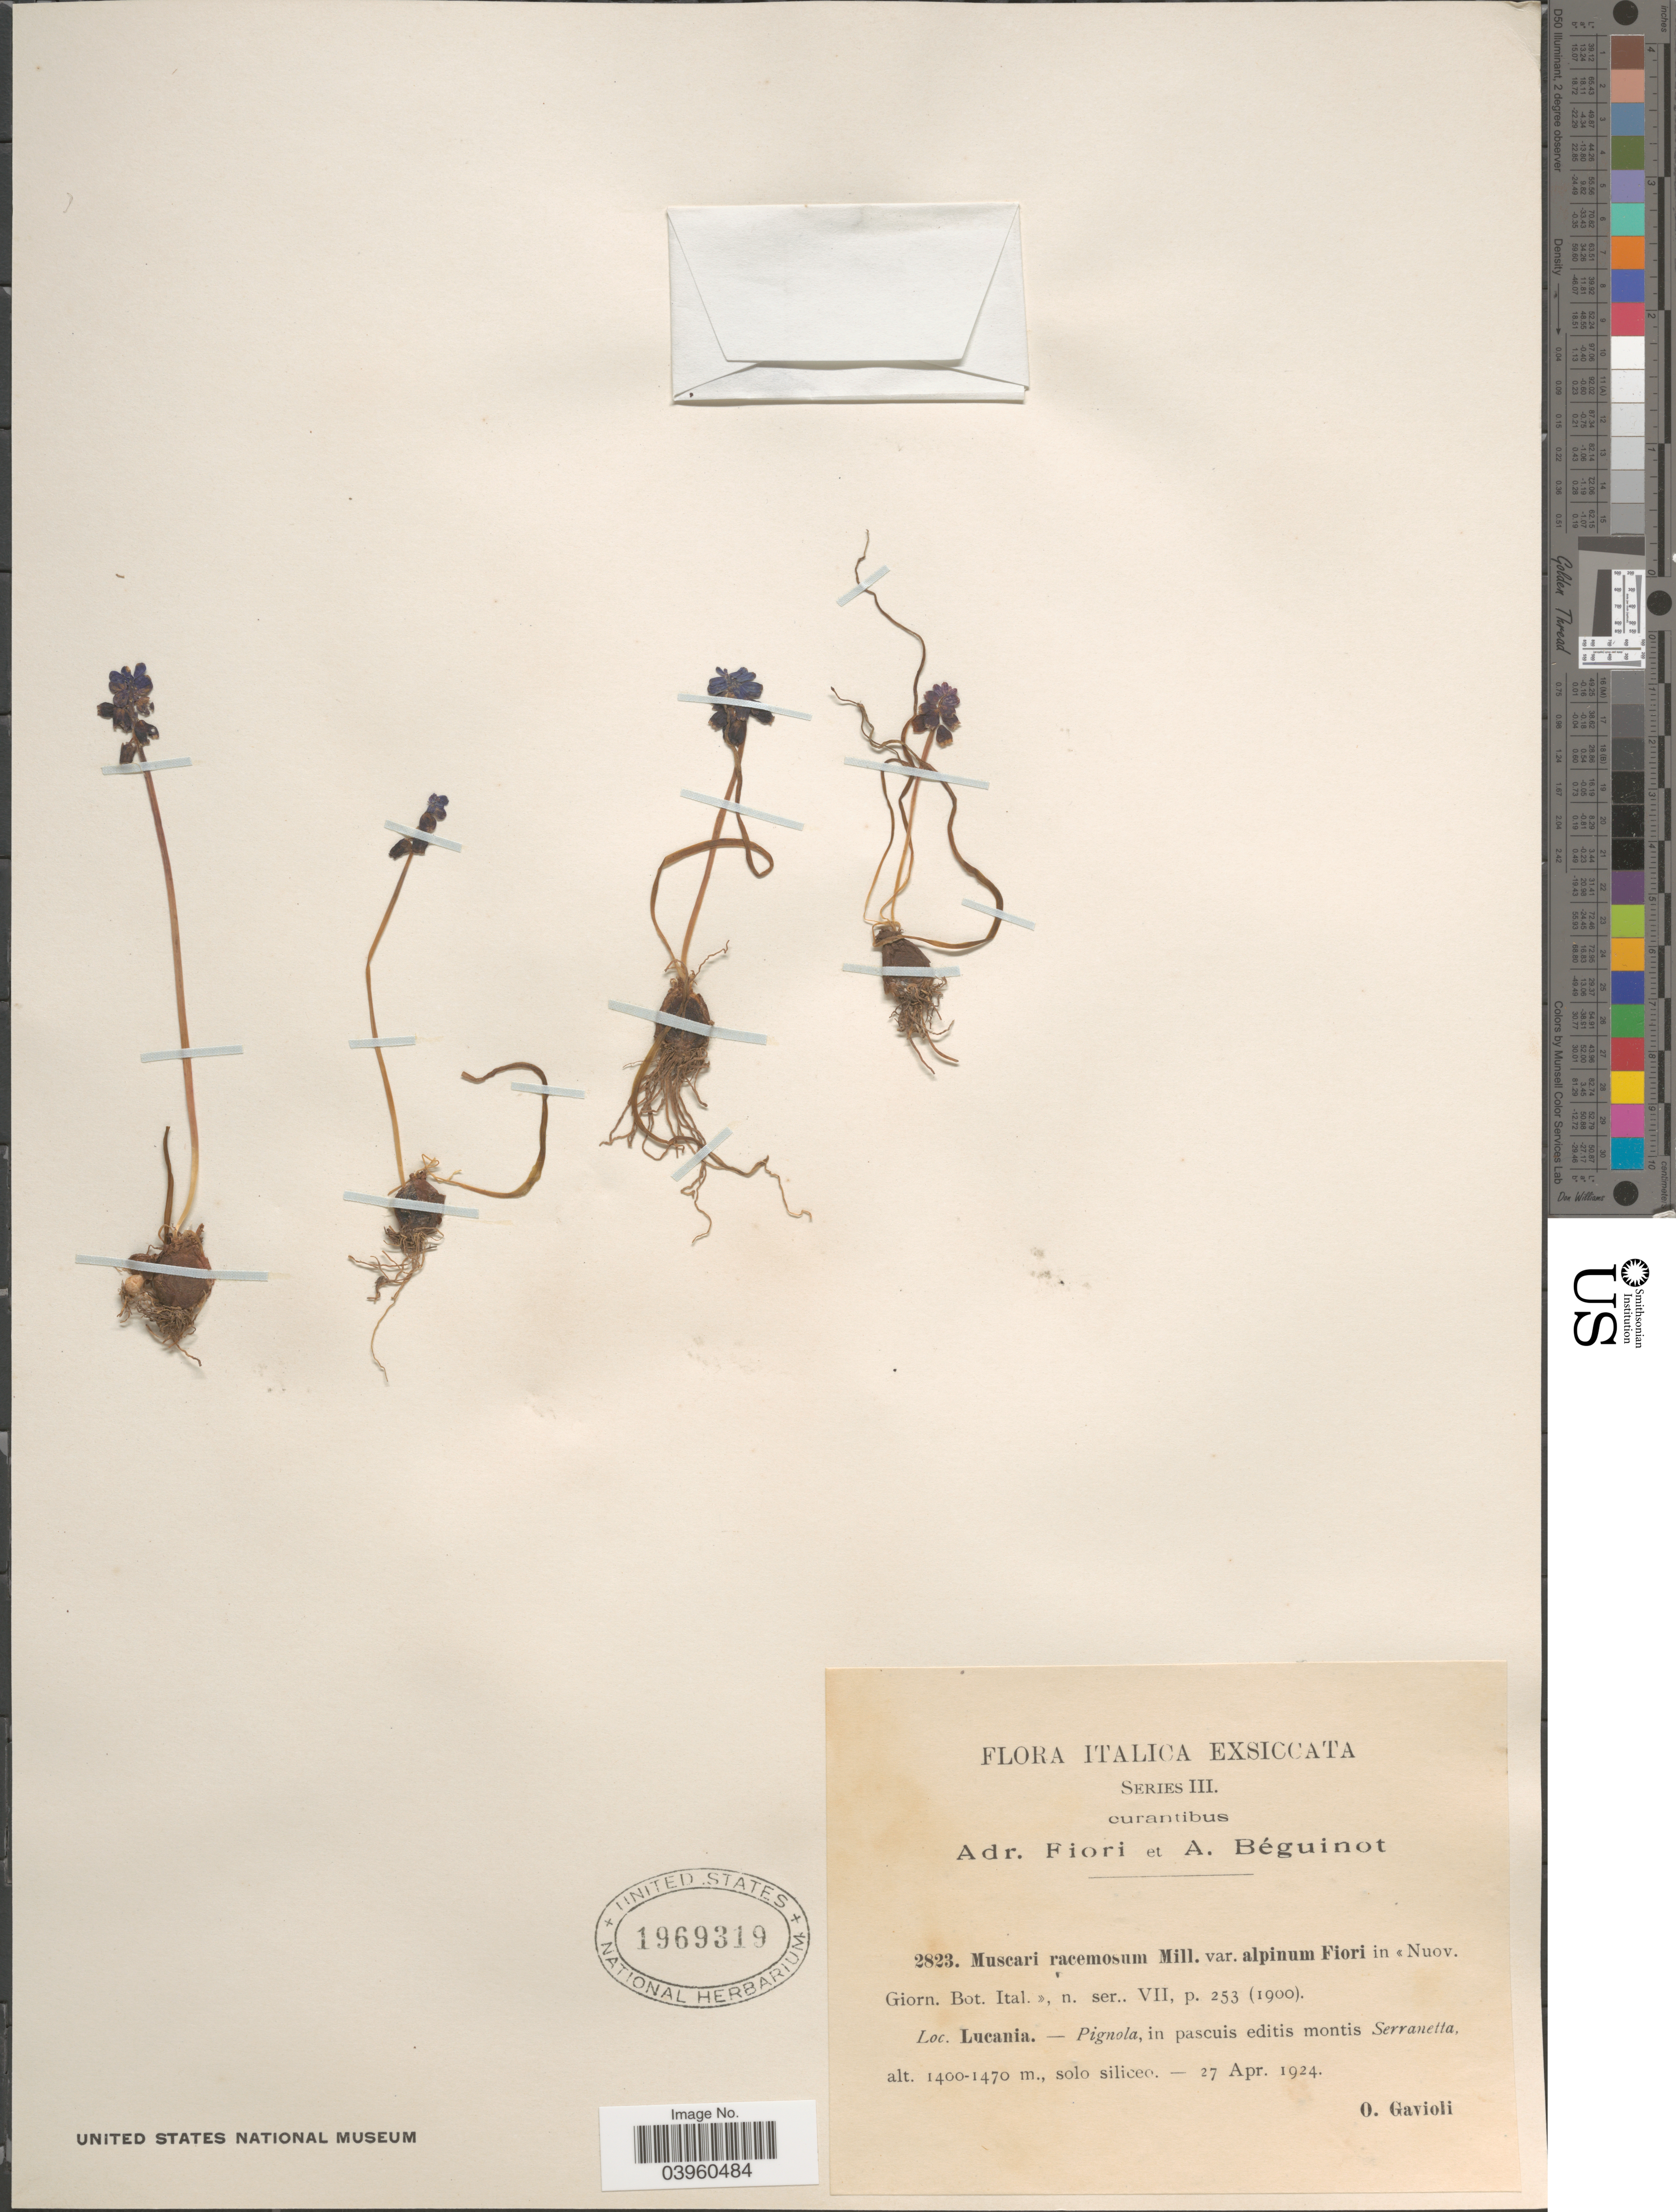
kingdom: Plantae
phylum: Tracheophyta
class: Liliopsida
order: Asparagales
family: Asparagaceae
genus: Muscari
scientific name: Muscari racemosum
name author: (L.) Mill.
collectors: O. Gavioli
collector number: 2823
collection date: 1924-04-27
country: Italy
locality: Lucania. - Pignola, in pascuis editis montis Serranetta.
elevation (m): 1400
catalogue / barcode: US 1969319